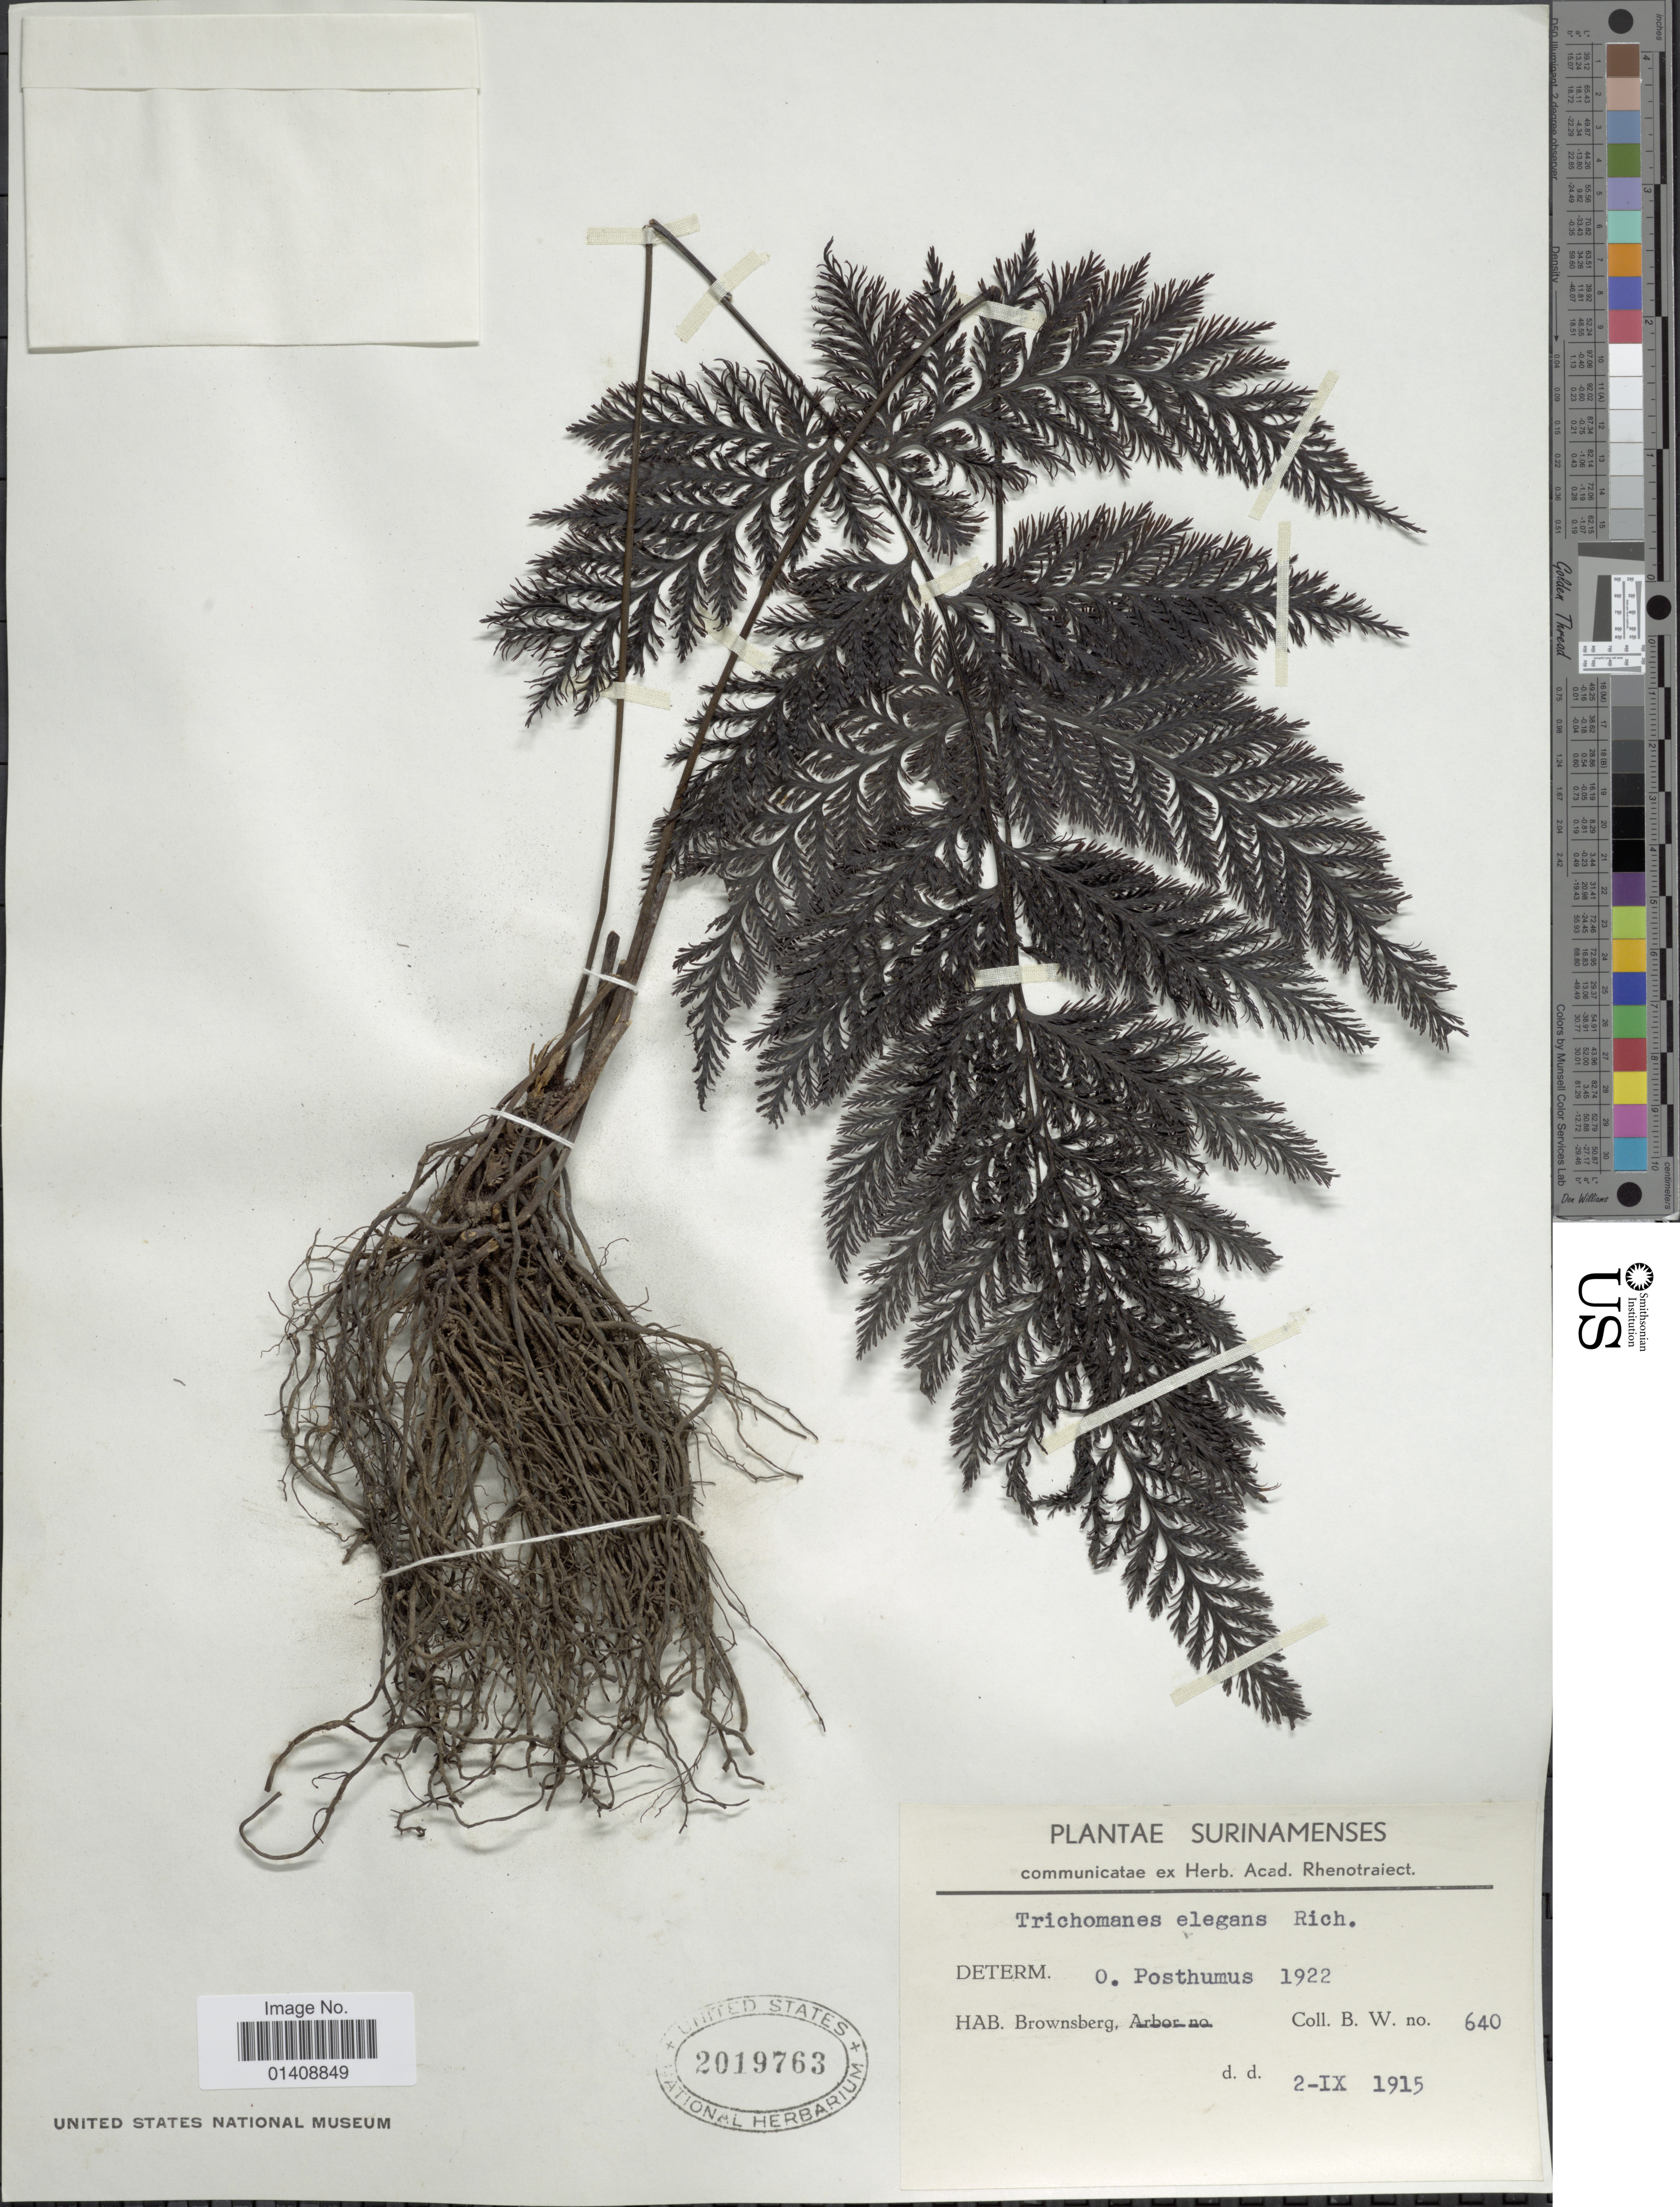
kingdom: Plantae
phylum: Tracheophyta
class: Polypodiopsida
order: Hymenophyllales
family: Hymenophyllaceae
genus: Trichomanes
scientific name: Trichomanes elegans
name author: Rich.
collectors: B.W.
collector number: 640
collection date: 1915-09-02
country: Suriname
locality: Brownsberg.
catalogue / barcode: US 2019763